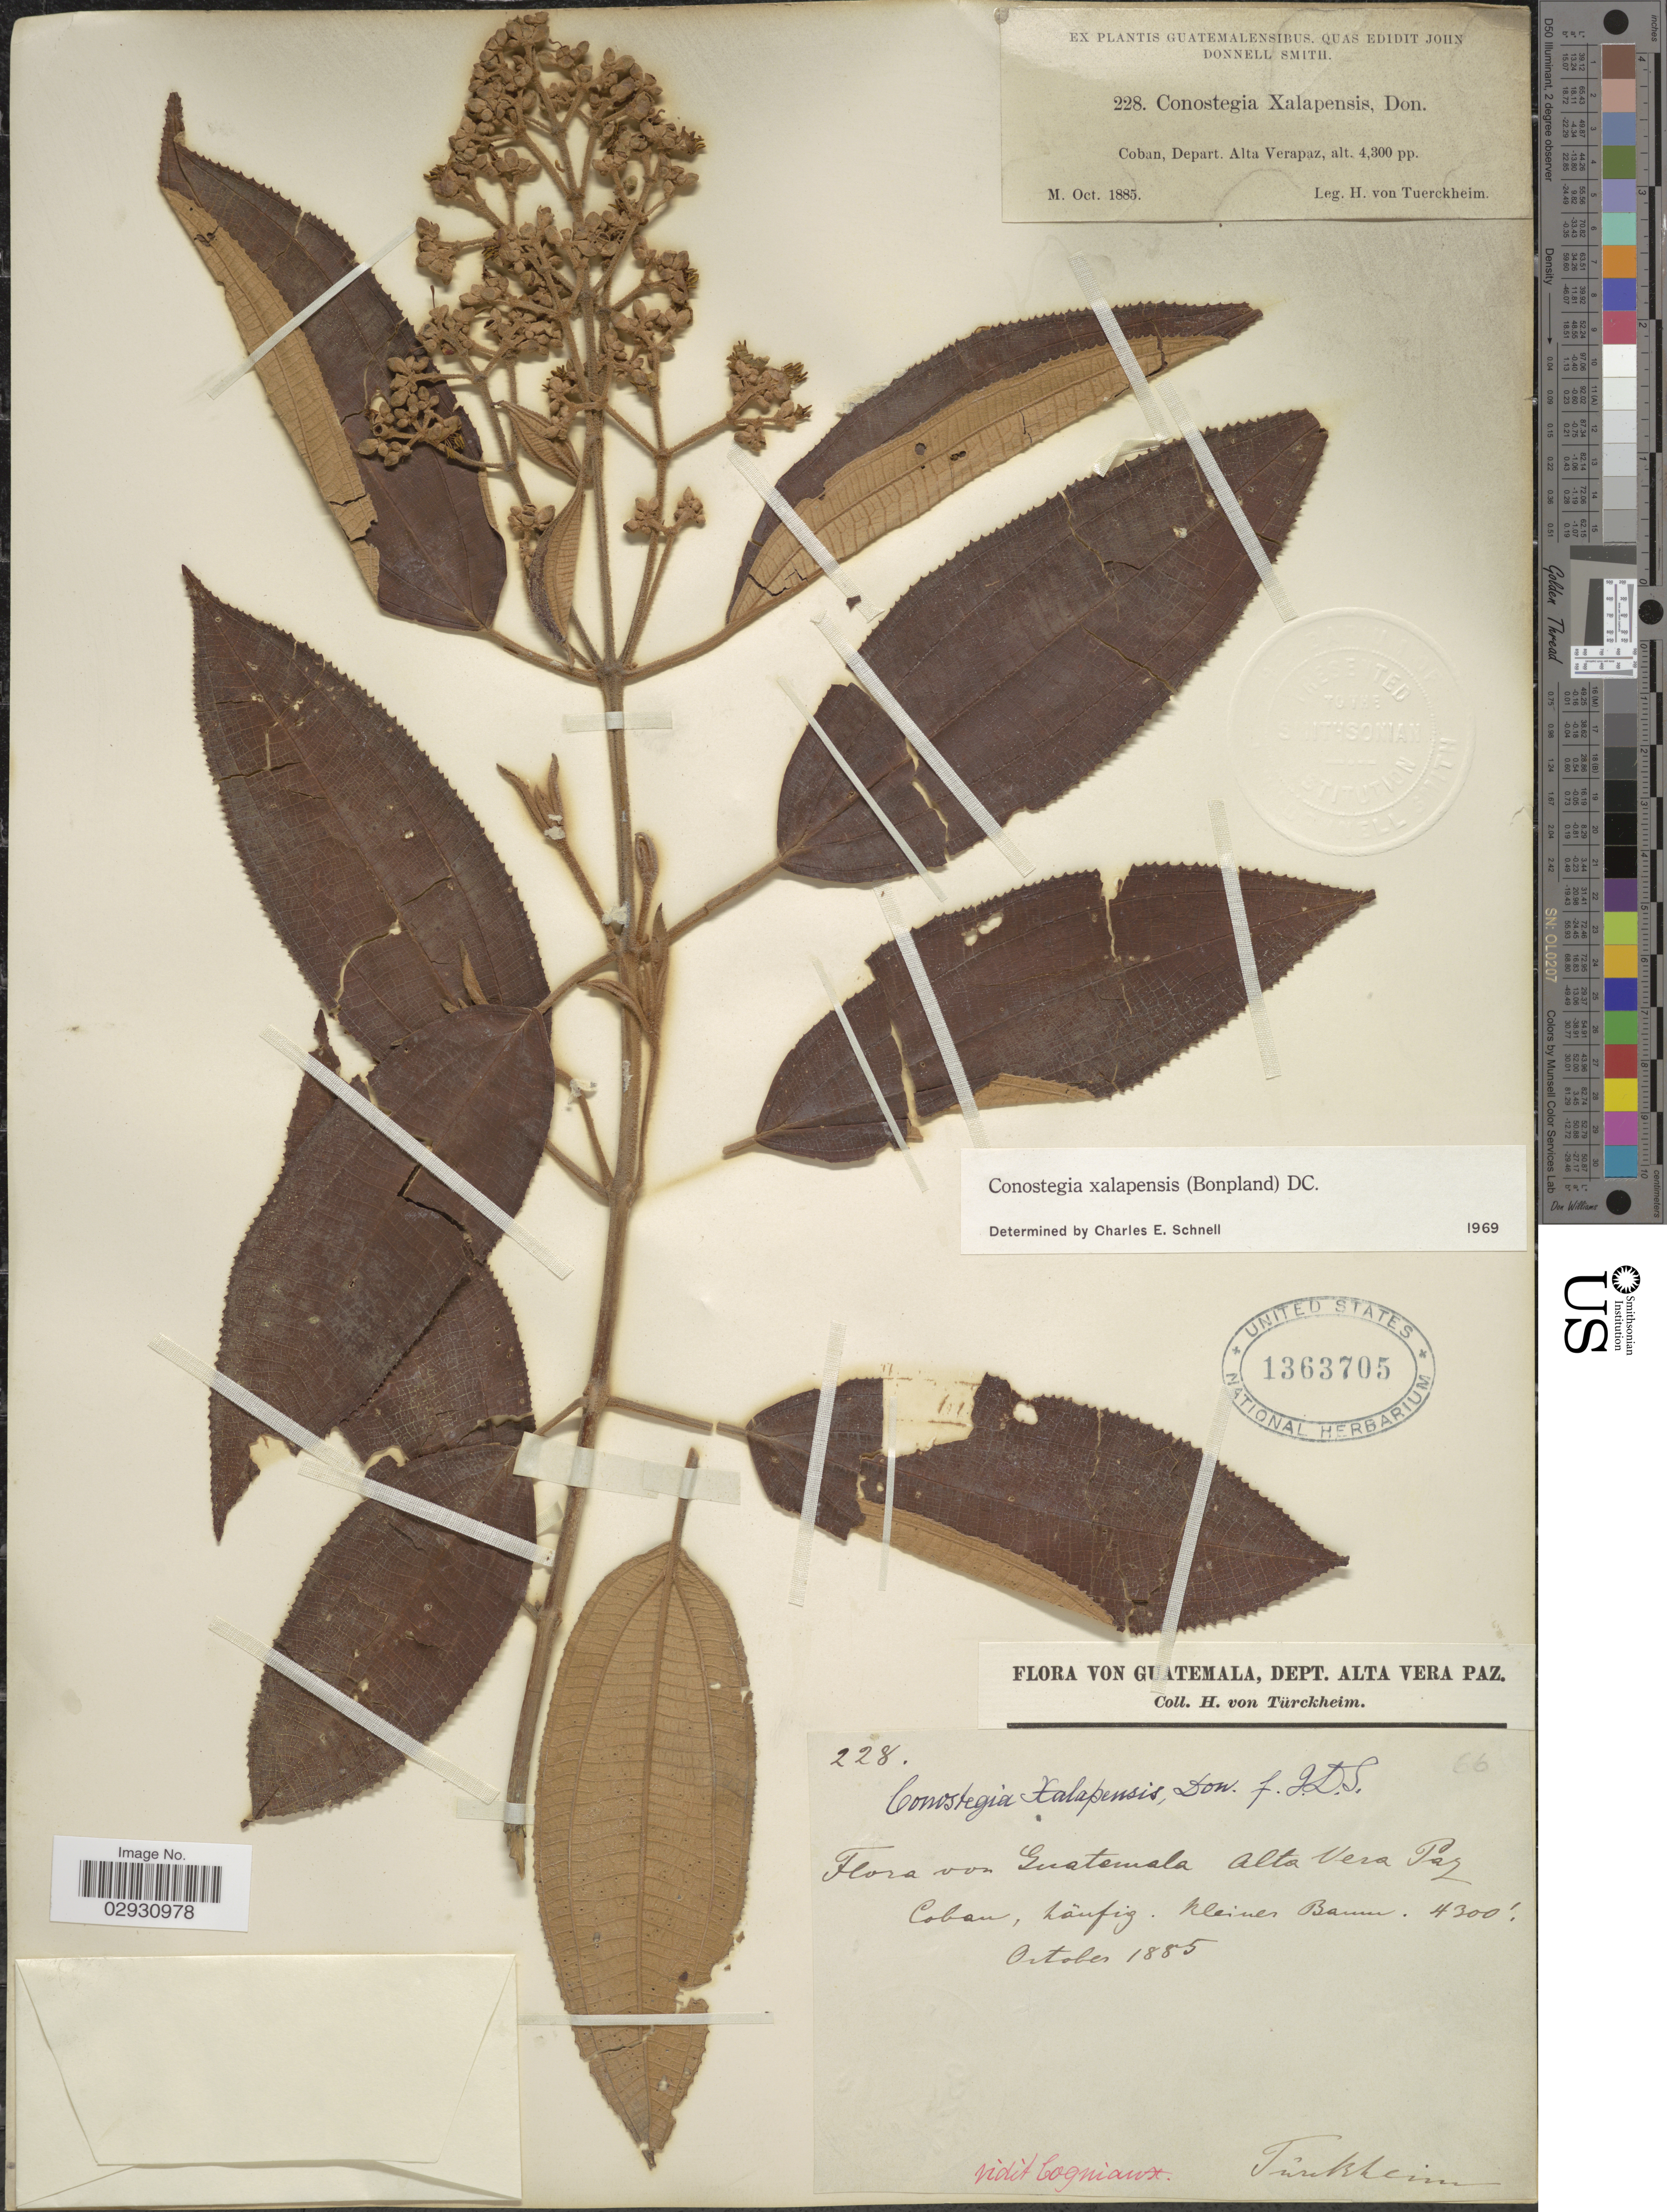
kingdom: Plantae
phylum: Tracheophyta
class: Magnoliopsida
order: Myrtales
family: Melastomataceae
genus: Conostegia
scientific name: Conostegia quadrangularis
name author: Schltdl. ex Steud.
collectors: H. von Türckheim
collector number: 228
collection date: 1885-10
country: Guatemala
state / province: Alta Verapaz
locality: Coban, Depart. Alta Verapaz.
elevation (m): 1311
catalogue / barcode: US 1363705